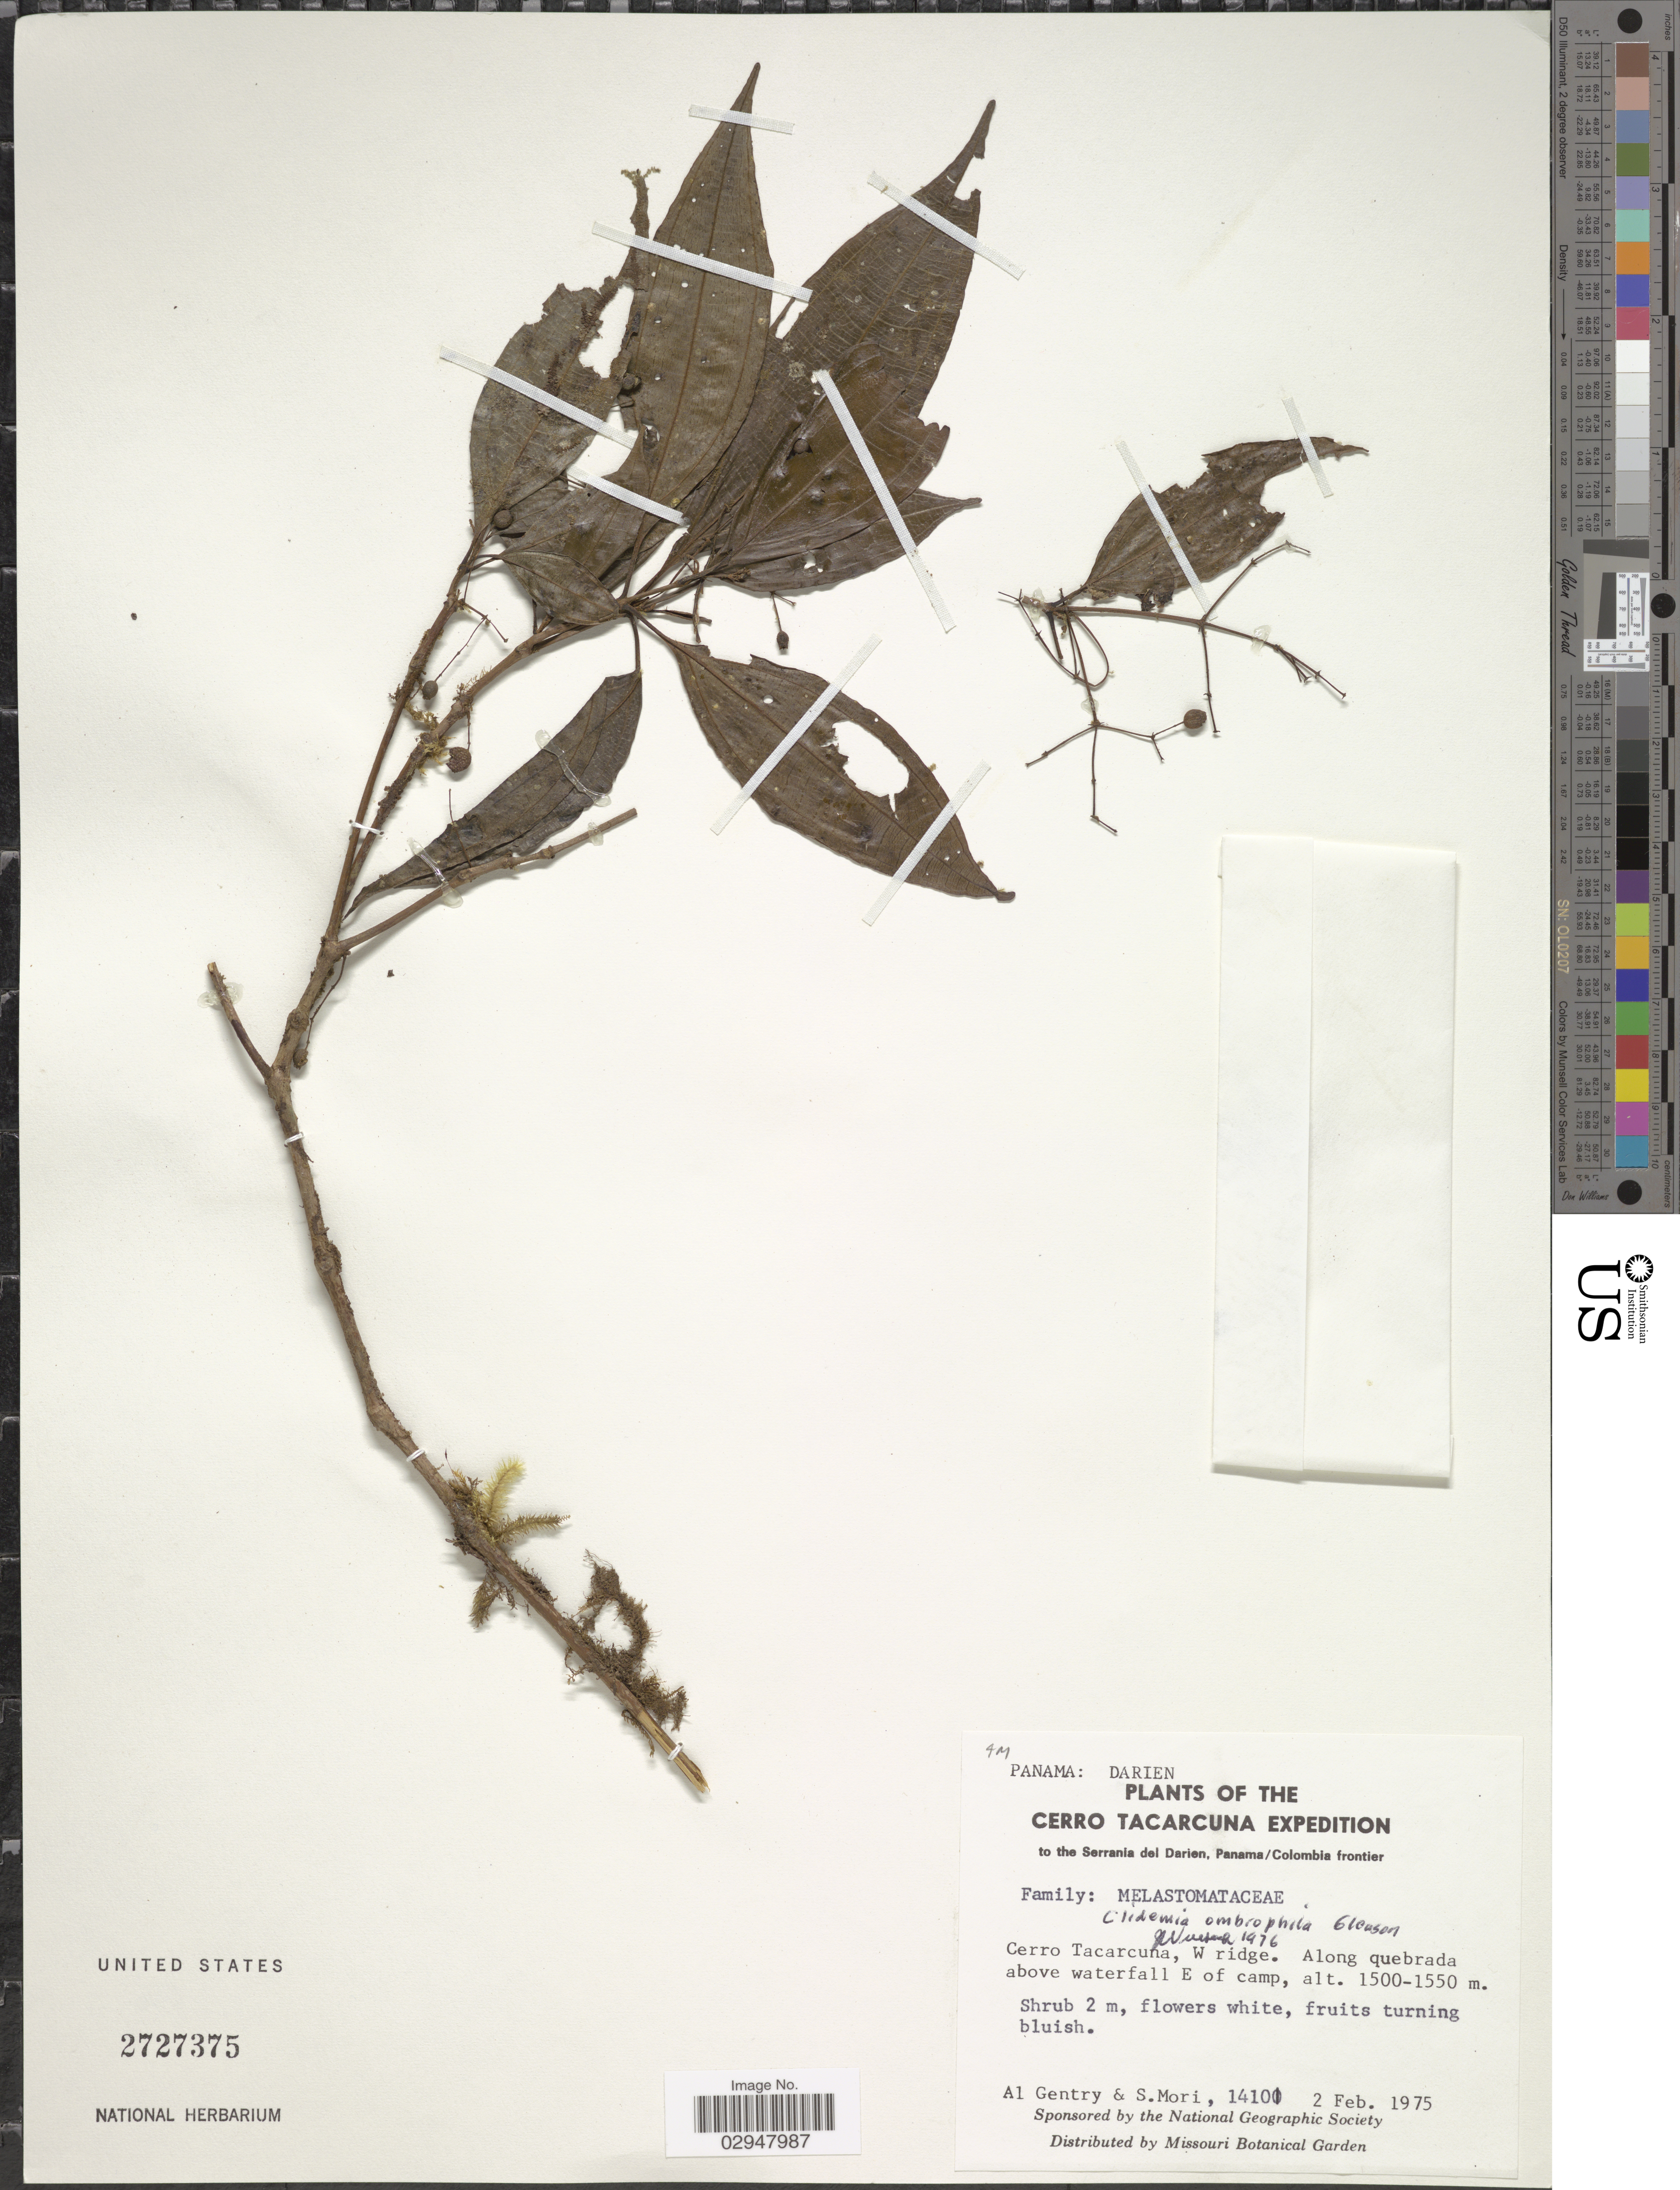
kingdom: Plantae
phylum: Tracheophyta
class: Magnoliopsida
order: Myrtales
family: Melastomataceae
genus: Clidemia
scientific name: Clidemia ombrophila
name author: Gleason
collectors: A. H. Gentry & S. Mori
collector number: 14101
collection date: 1975-02-02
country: Panama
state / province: Darién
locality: Serrania del Darien, Colombia frontier, Cerro Tacaruna, W ridge. Along quebrada above waterfall E of camp.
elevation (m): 1500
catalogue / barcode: US 2727375